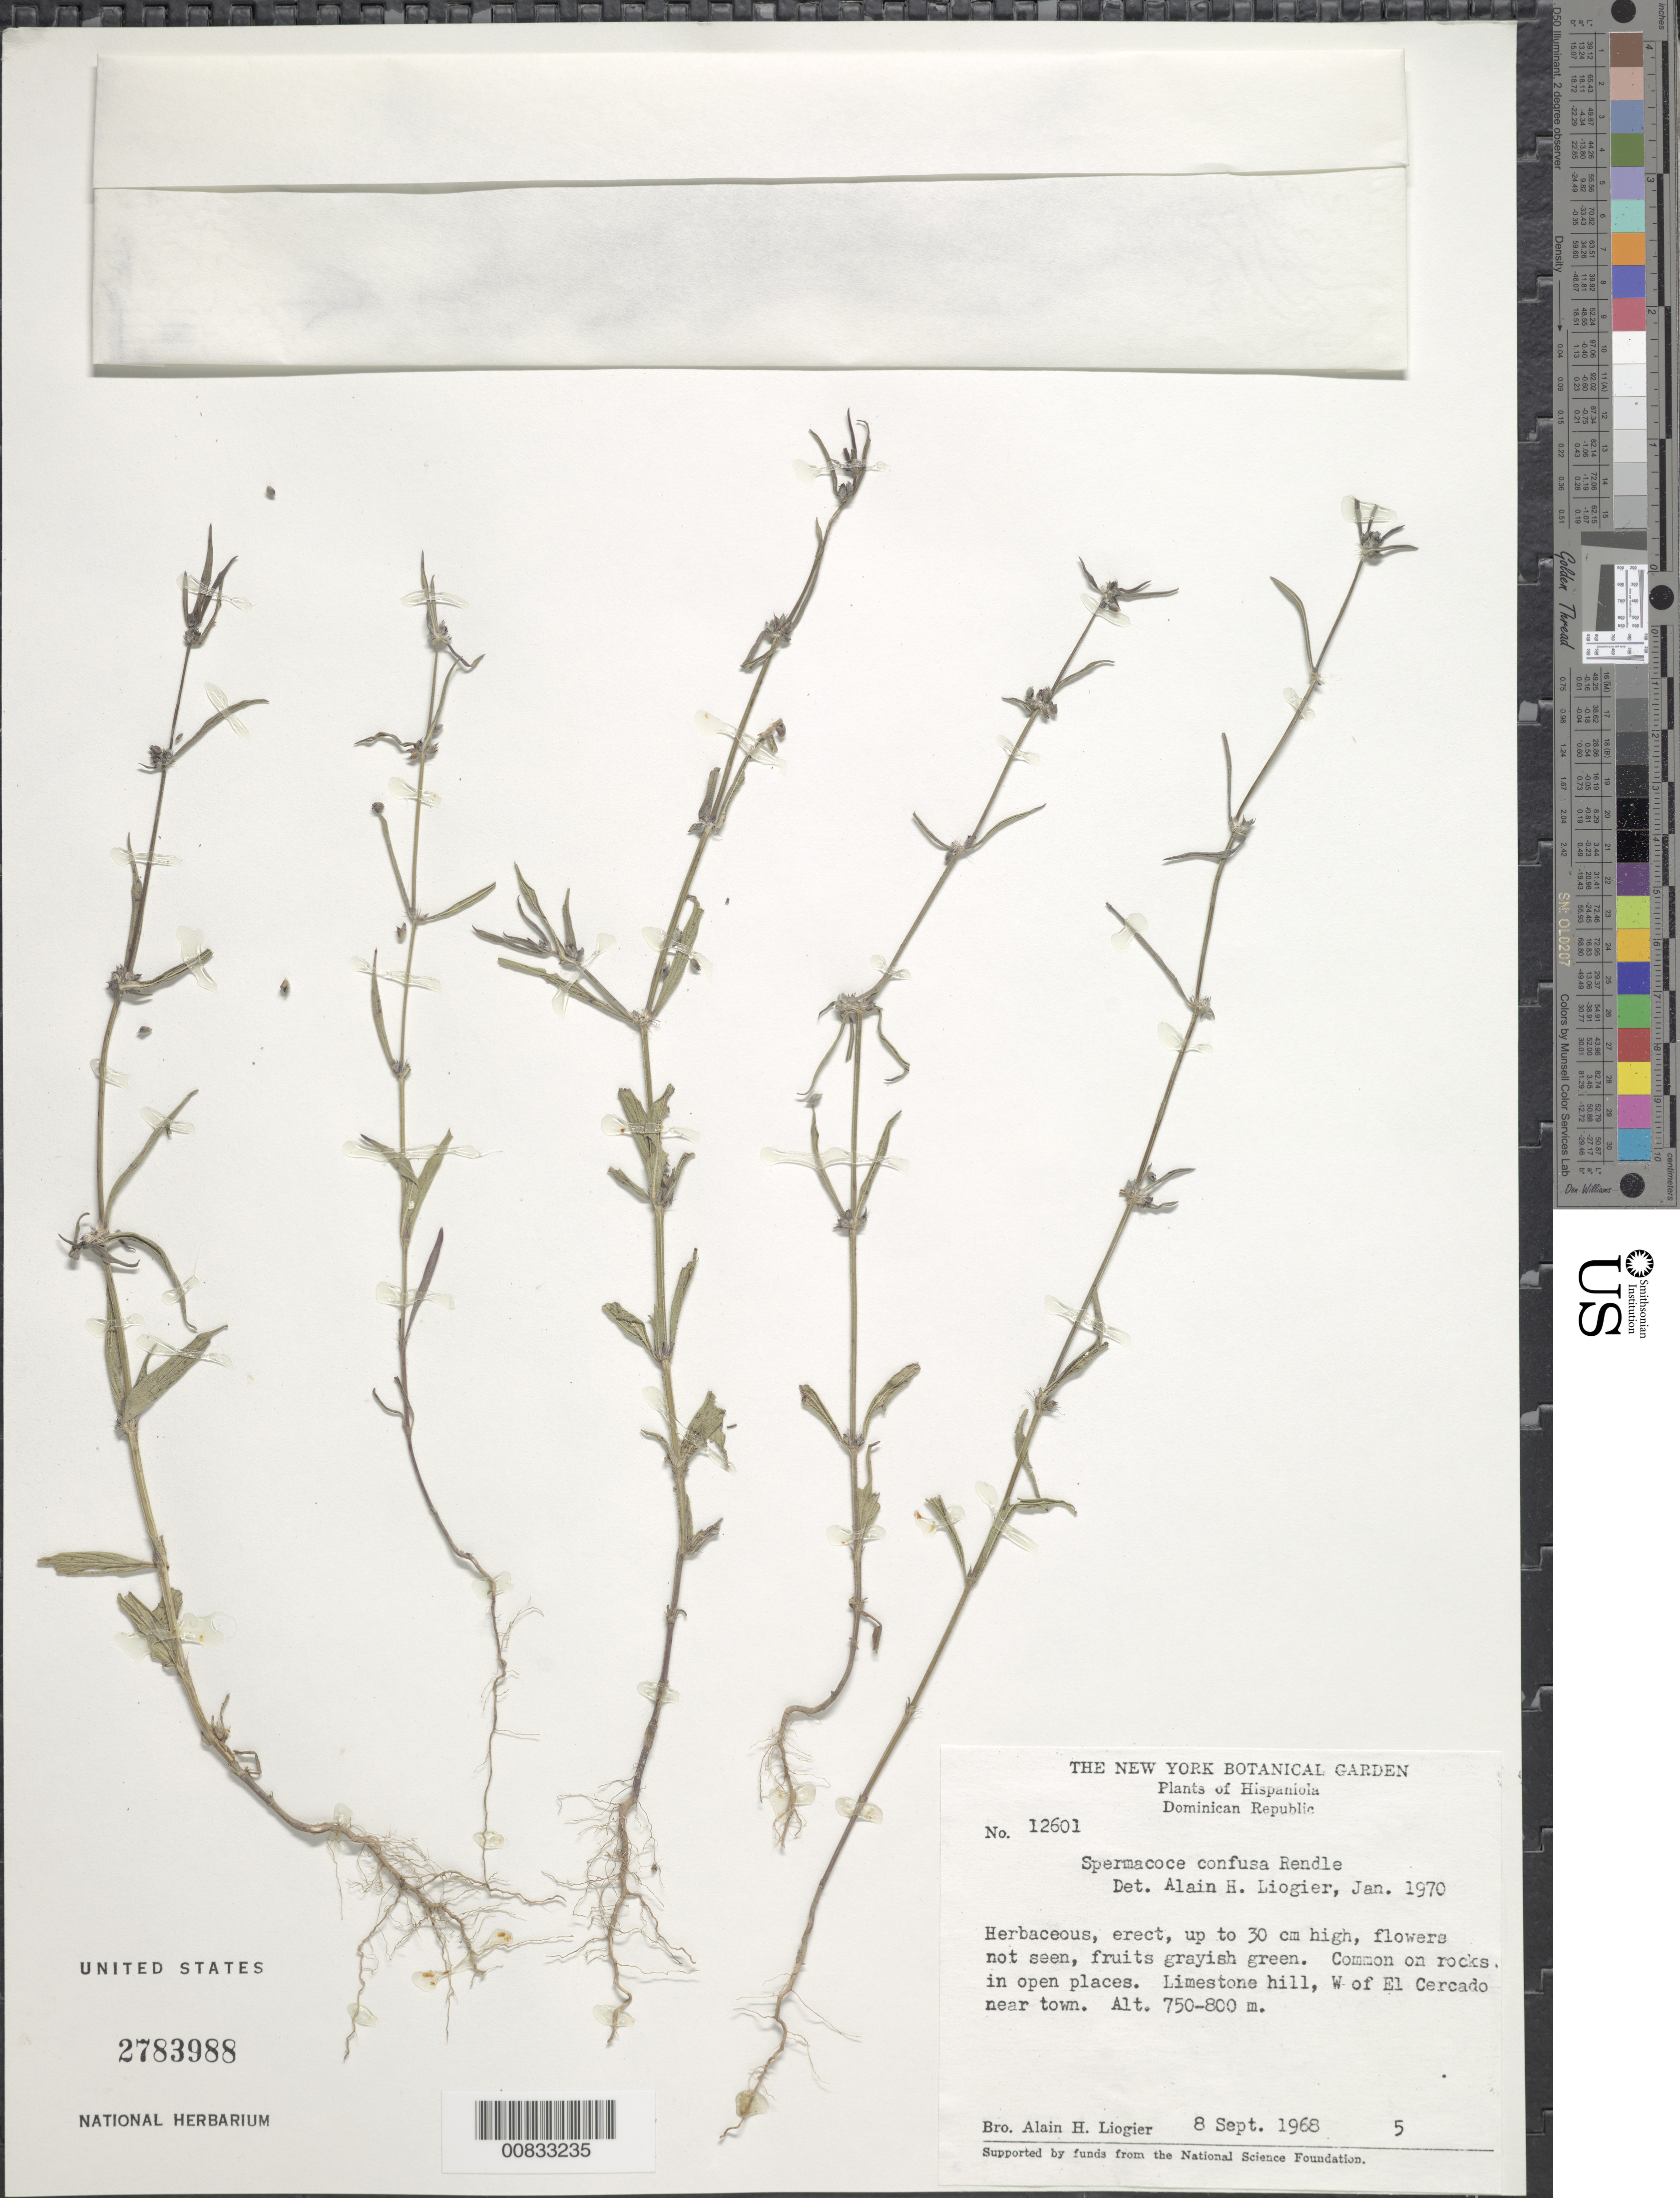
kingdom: Plantae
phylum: Tracheophyta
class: Magnoliopsida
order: Gentianales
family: Rubiaceae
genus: Spermacoce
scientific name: Spermacoce tenuior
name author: L.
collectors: A. H. Liogier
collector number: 12601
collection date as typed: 08 Sep 1968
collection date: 1968-09-08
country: Dominican Republic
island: Hispaniola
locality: W of El Cercado, near town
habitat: On rocks in open places on limestone hills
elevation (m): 750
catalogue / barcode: US 2783988